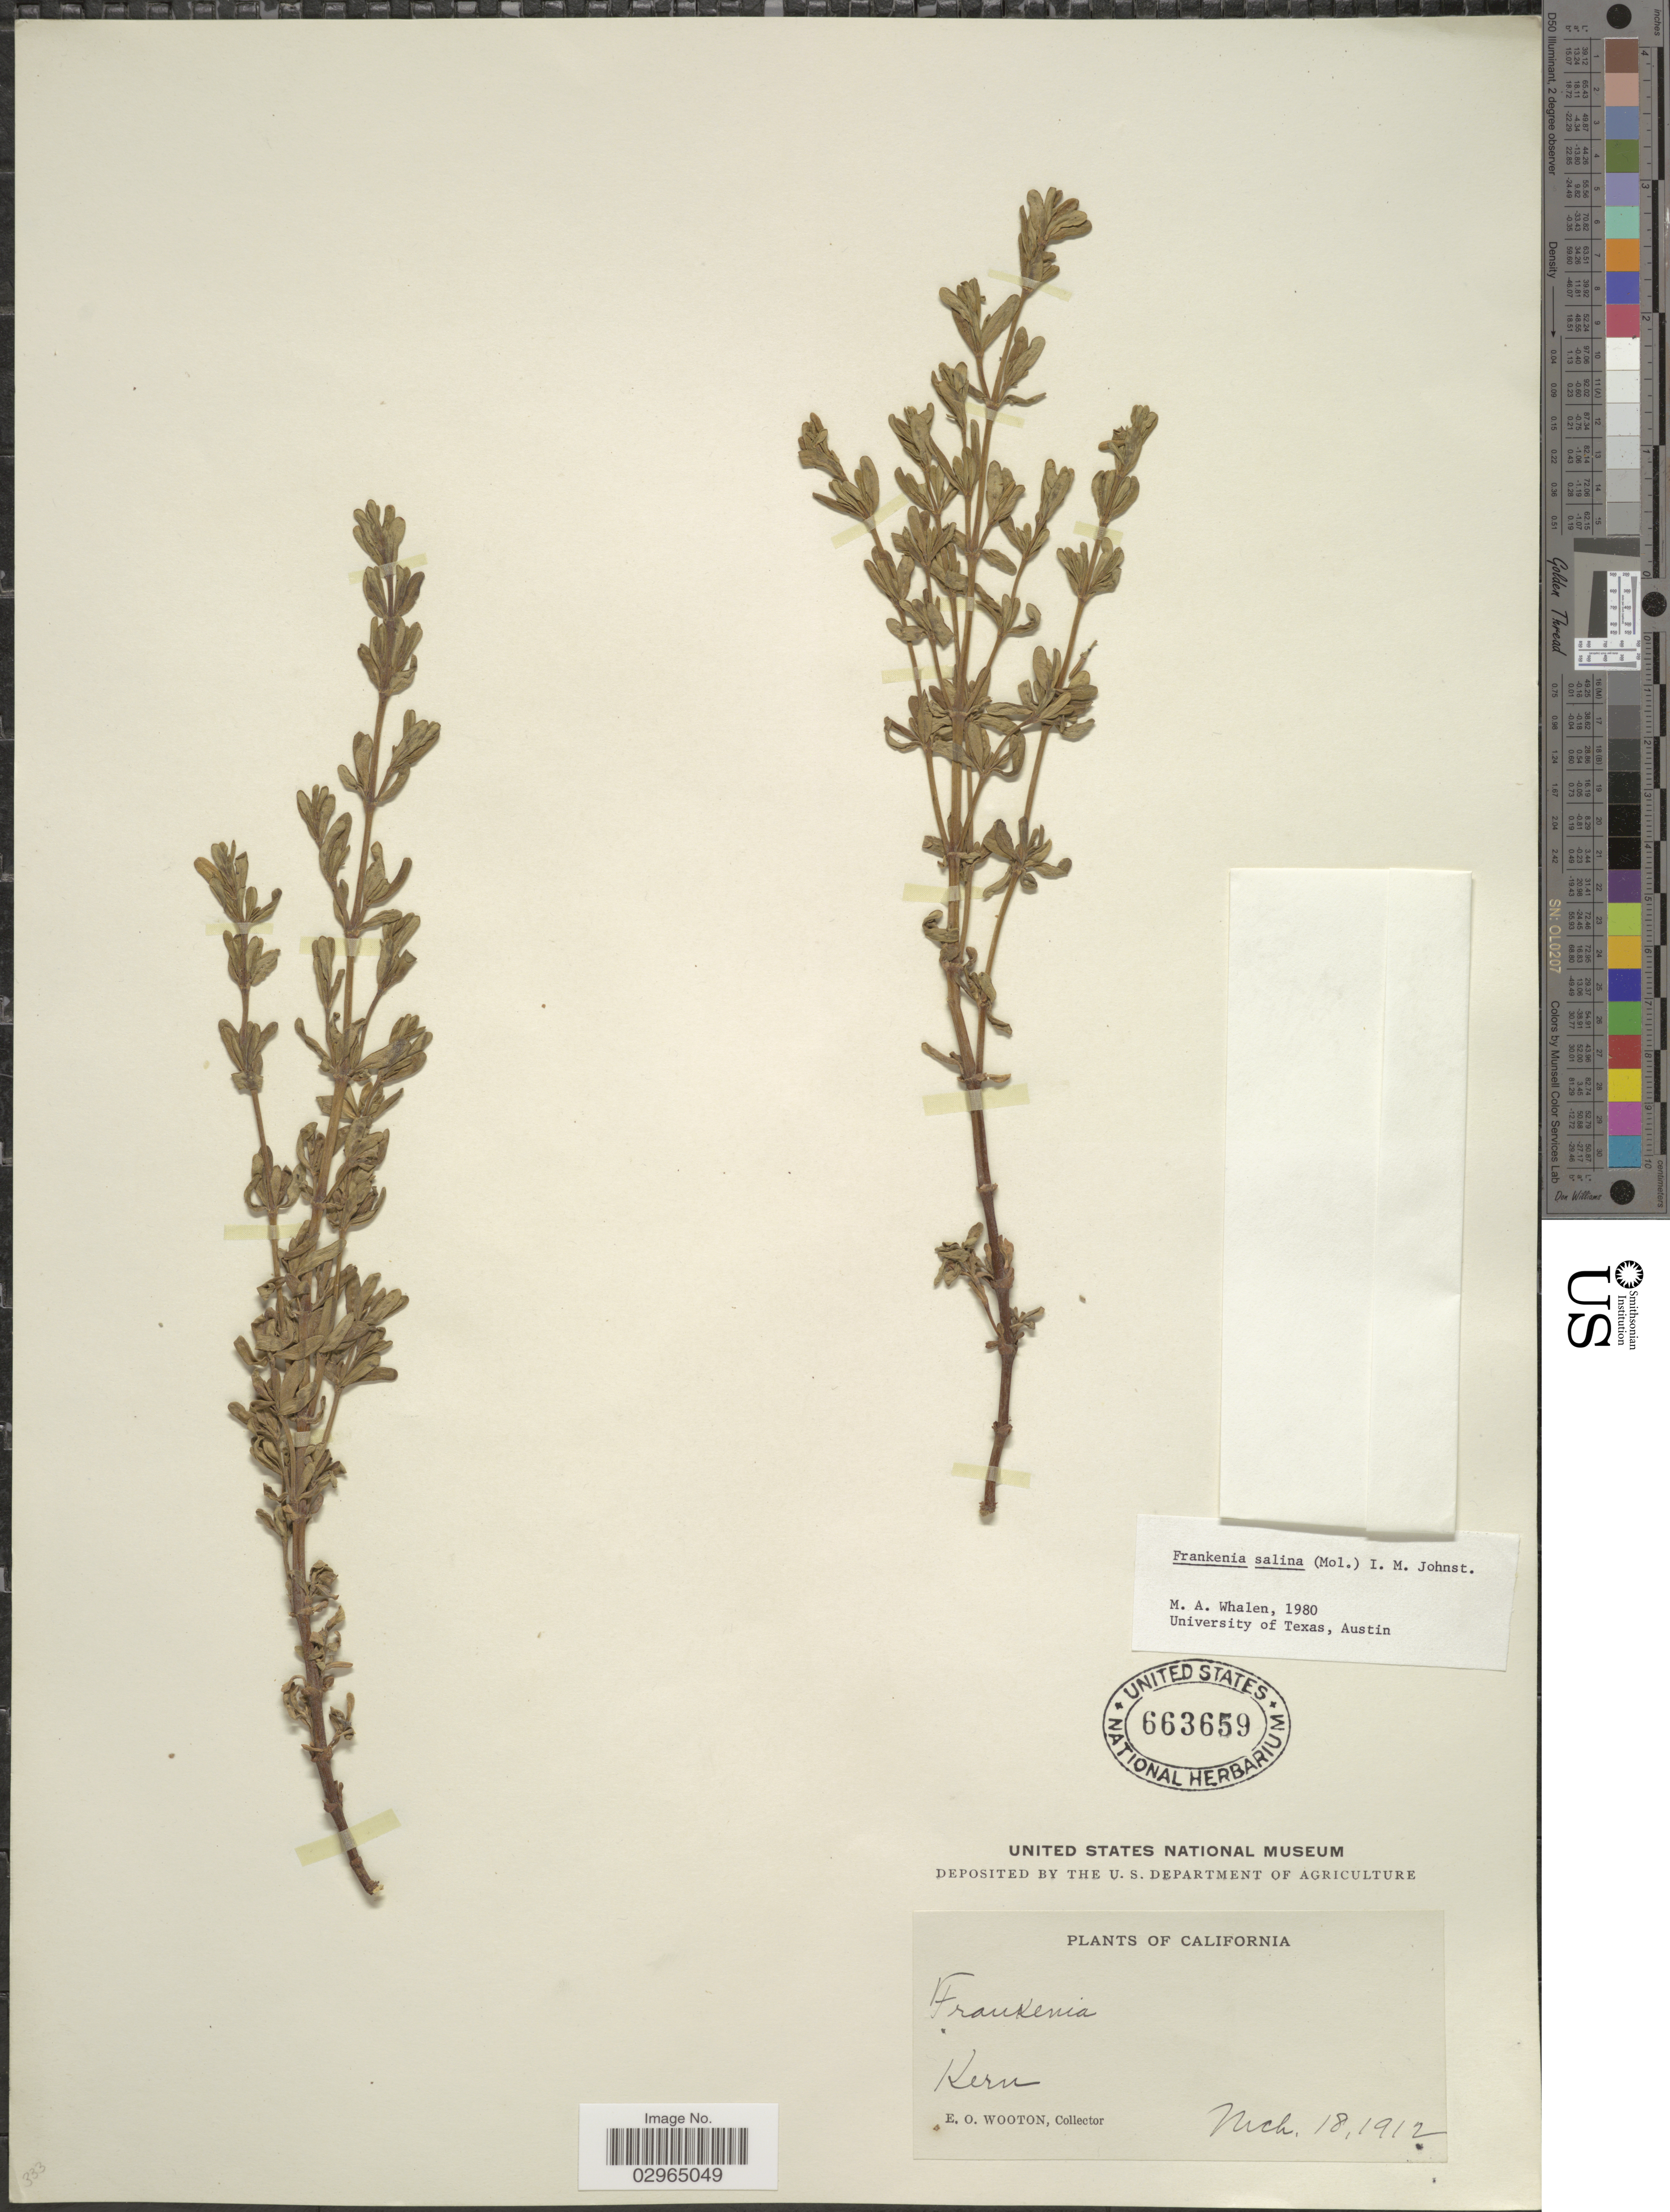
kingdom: Plantae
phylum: Tracheophyta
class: Magnoliopsida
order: Caryophyllales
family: Frankeniaceae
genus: Frankenia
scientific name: Frankenia salina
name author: (Molina) I.M. Johnst.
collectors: E. O. Wooton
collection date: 1912-03-08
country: United States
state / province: California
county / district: Kern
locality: Kern.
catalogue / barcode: US 663659